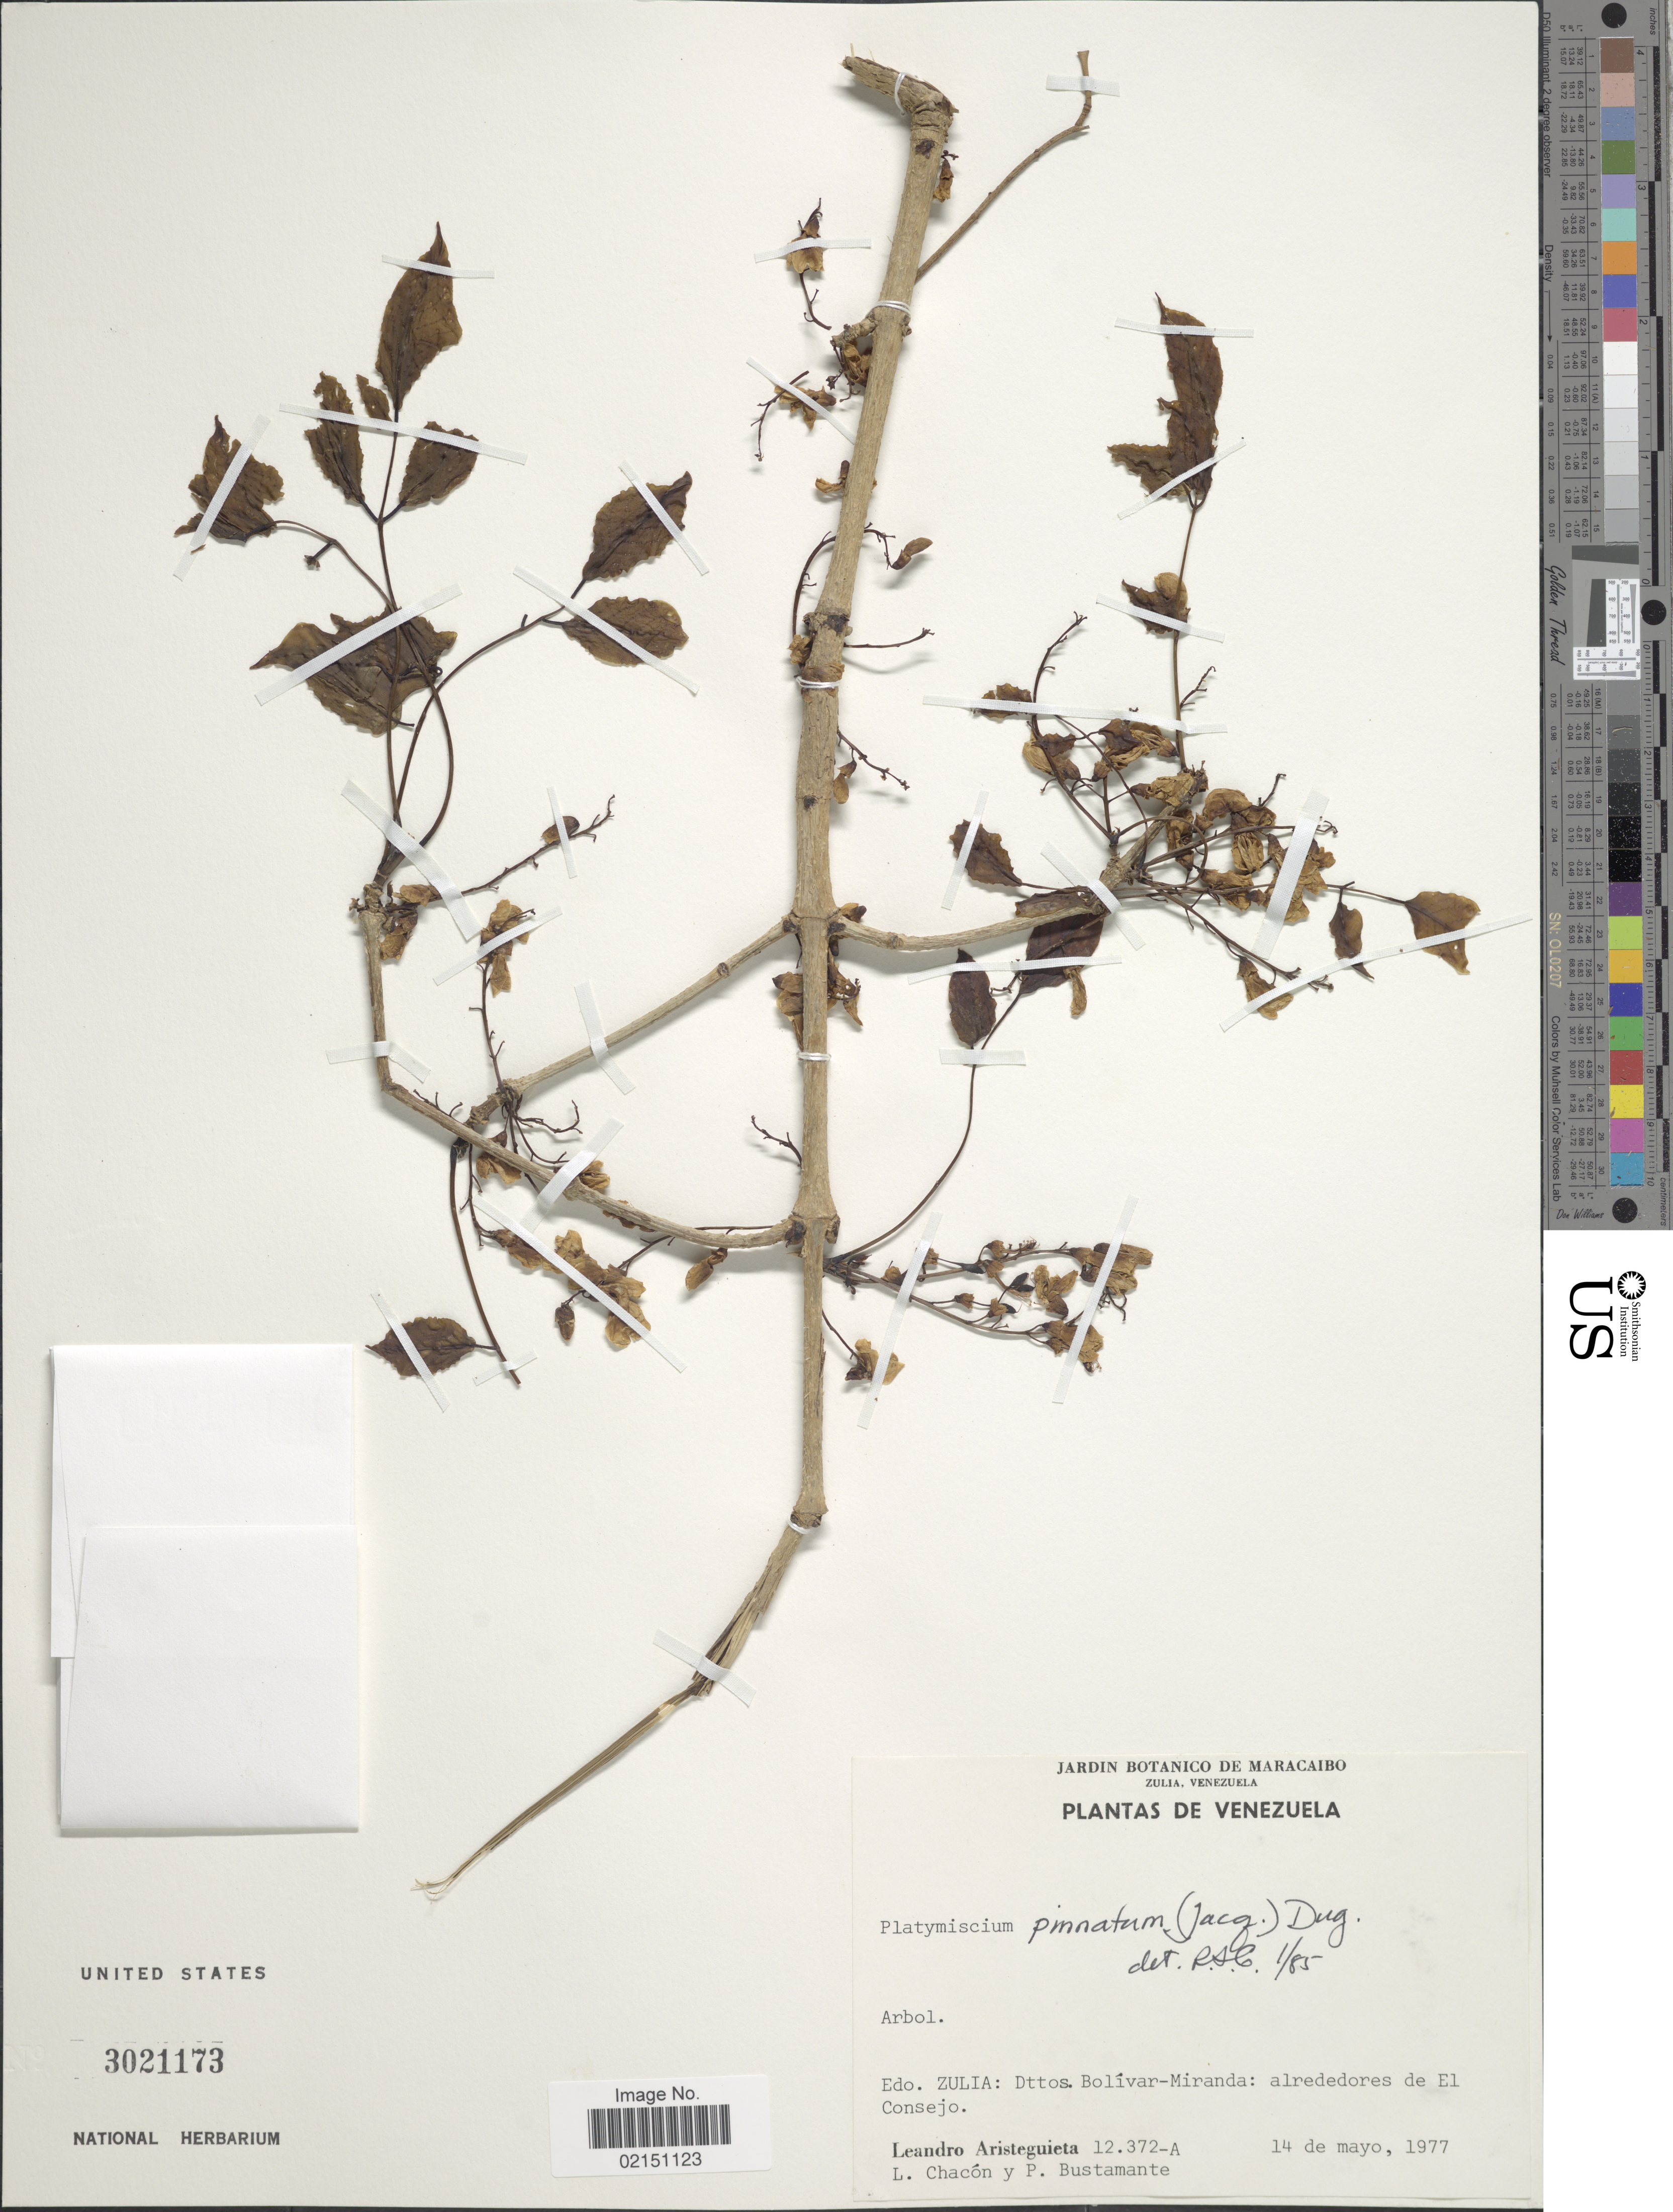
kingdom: Plantae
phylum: Tracheophyta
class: Magnoliopsida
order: Fabales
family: Fabaceae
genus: Platymiscium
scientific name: Platymiscium pinnatum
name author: (Jacq.) Dugand G.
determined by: Cowan, R. S.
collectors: L. Aristeguieta, L. Chacon & P. Bustamante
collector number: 12372-A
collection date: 1977-05-14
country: Venezuela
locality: Dttos. Bolivar-Miranda: alrededores de El Consejo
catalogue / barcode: US 3021173